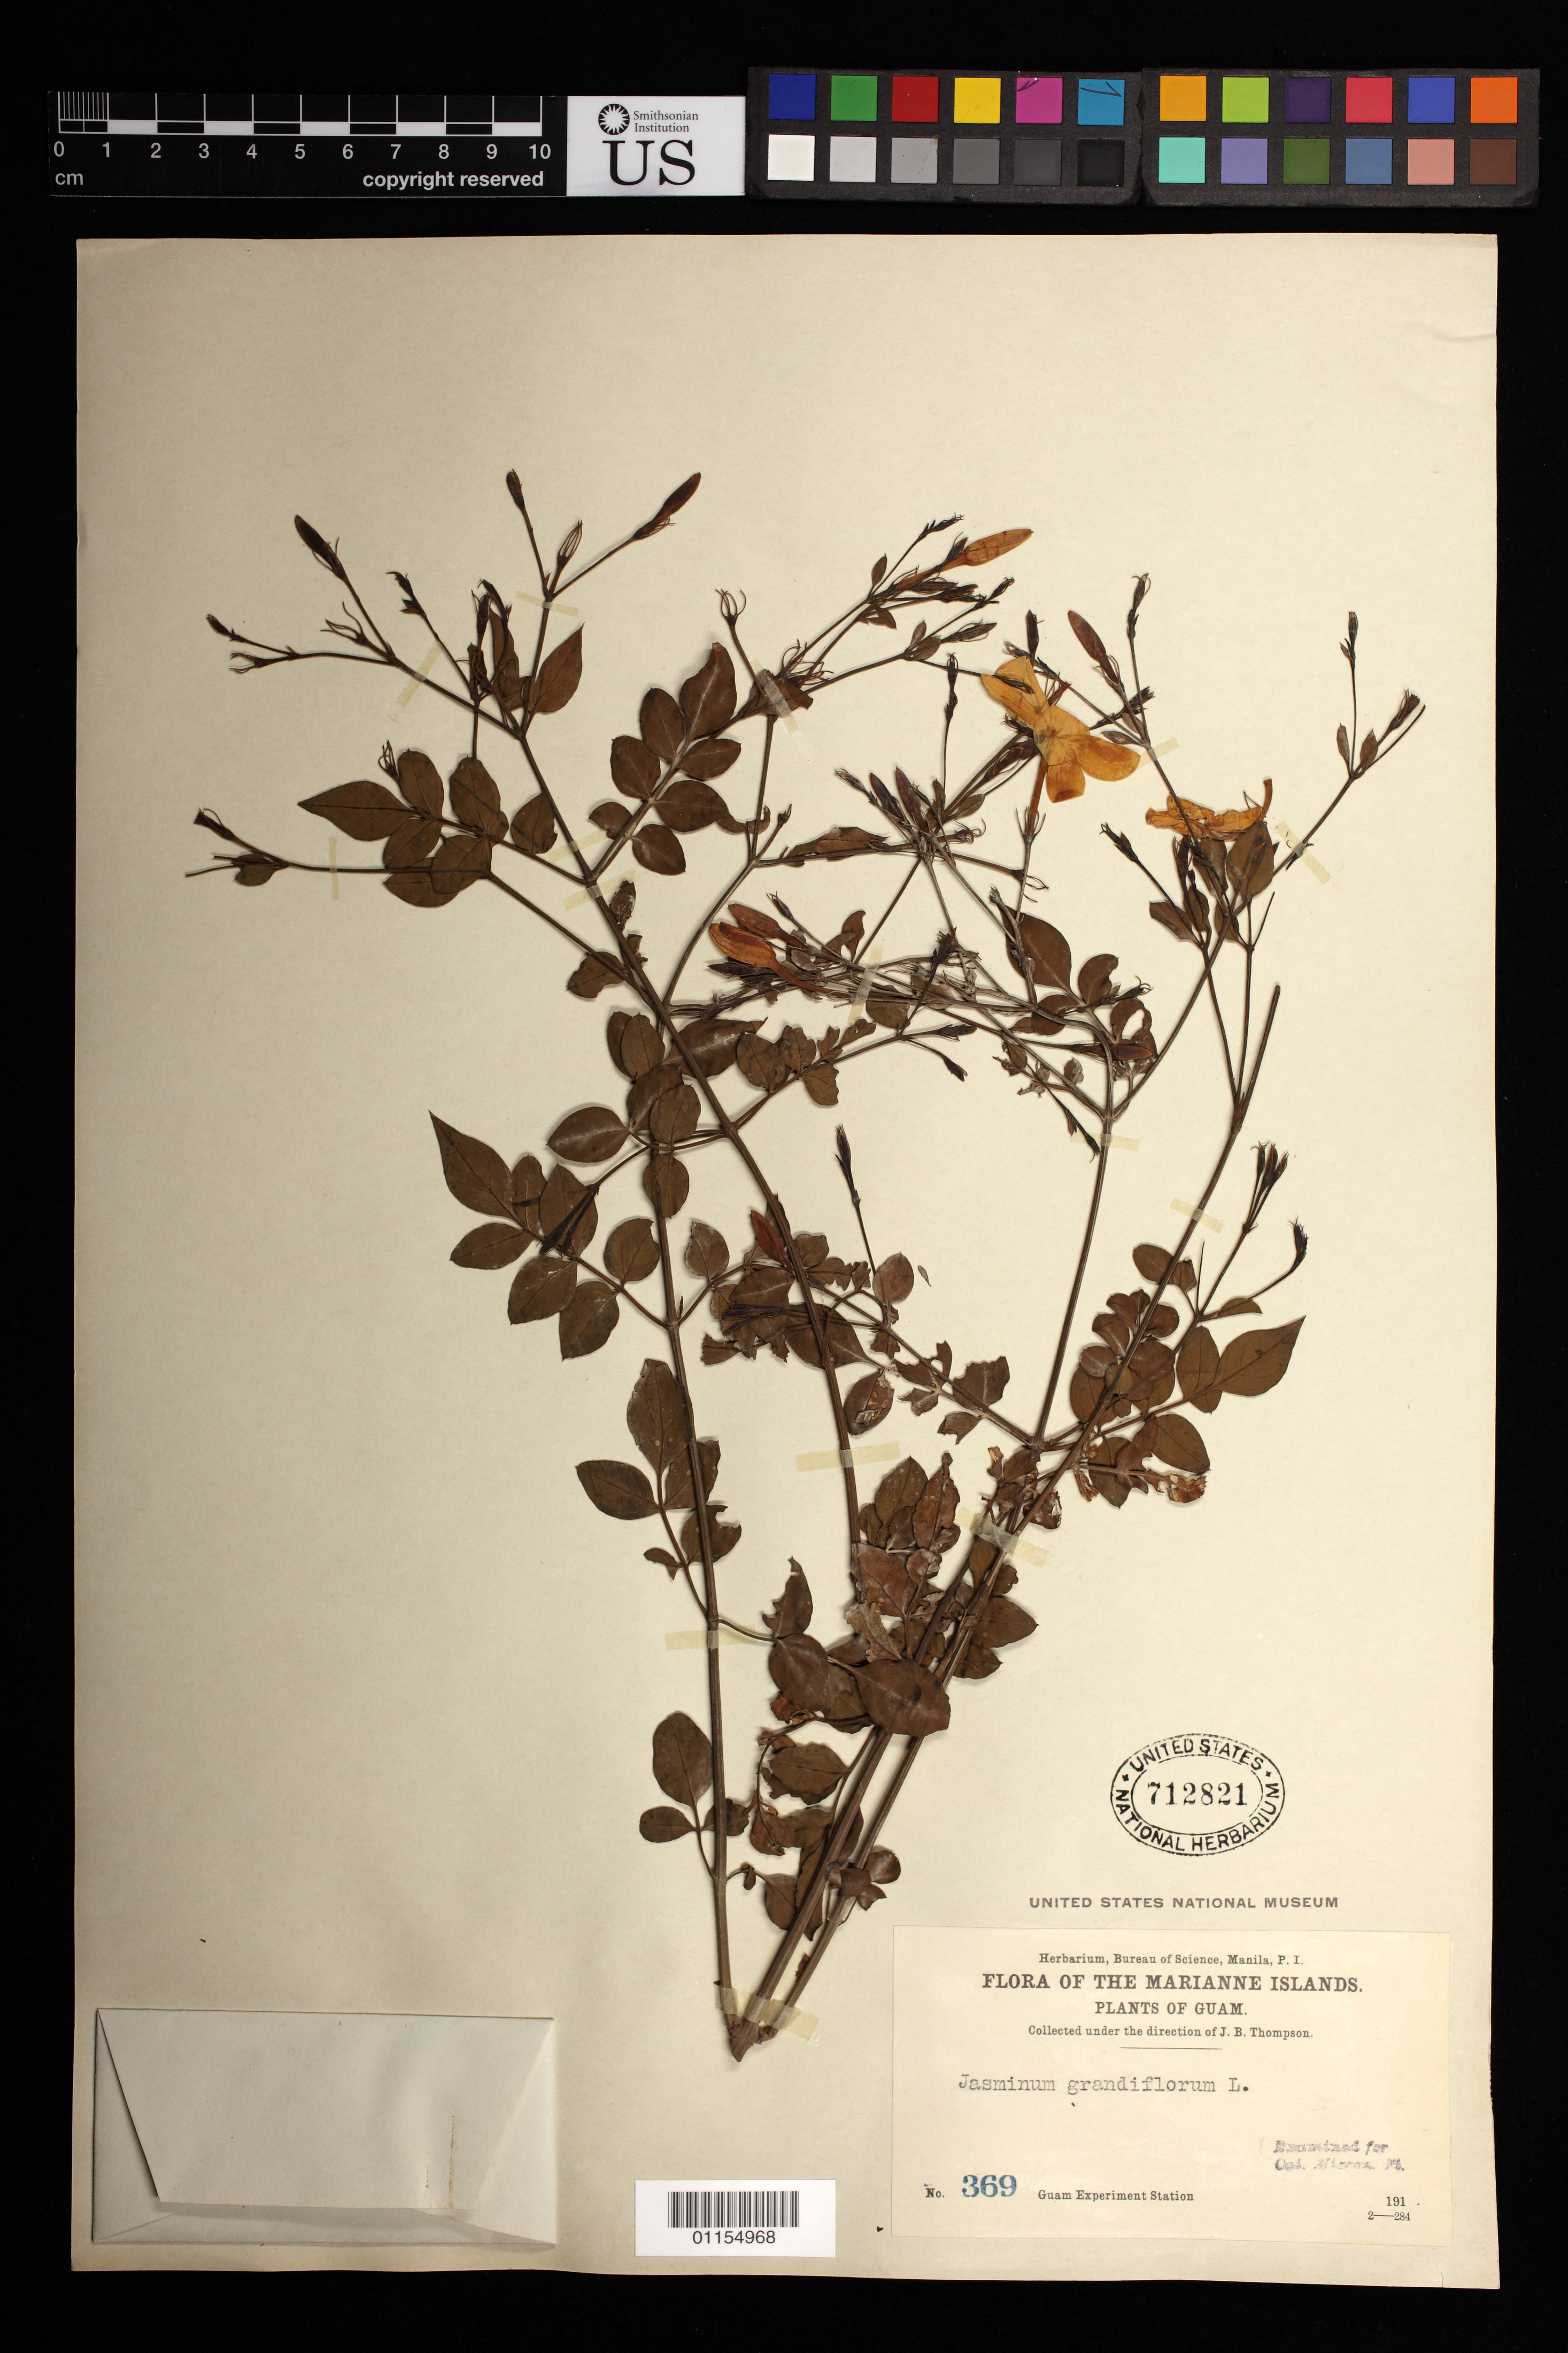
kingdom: Plantae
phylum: Tracheophyta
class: Magnoliopsida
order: Lamiales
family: Oleaceae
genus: Jasminum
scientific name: Jasminum grandiflorum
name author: L.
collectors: J. B. Thompson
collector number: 369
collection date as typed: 191-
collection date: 1910/1919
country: Guam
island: Guam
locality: Guam experiment Station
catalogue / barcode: US 712821